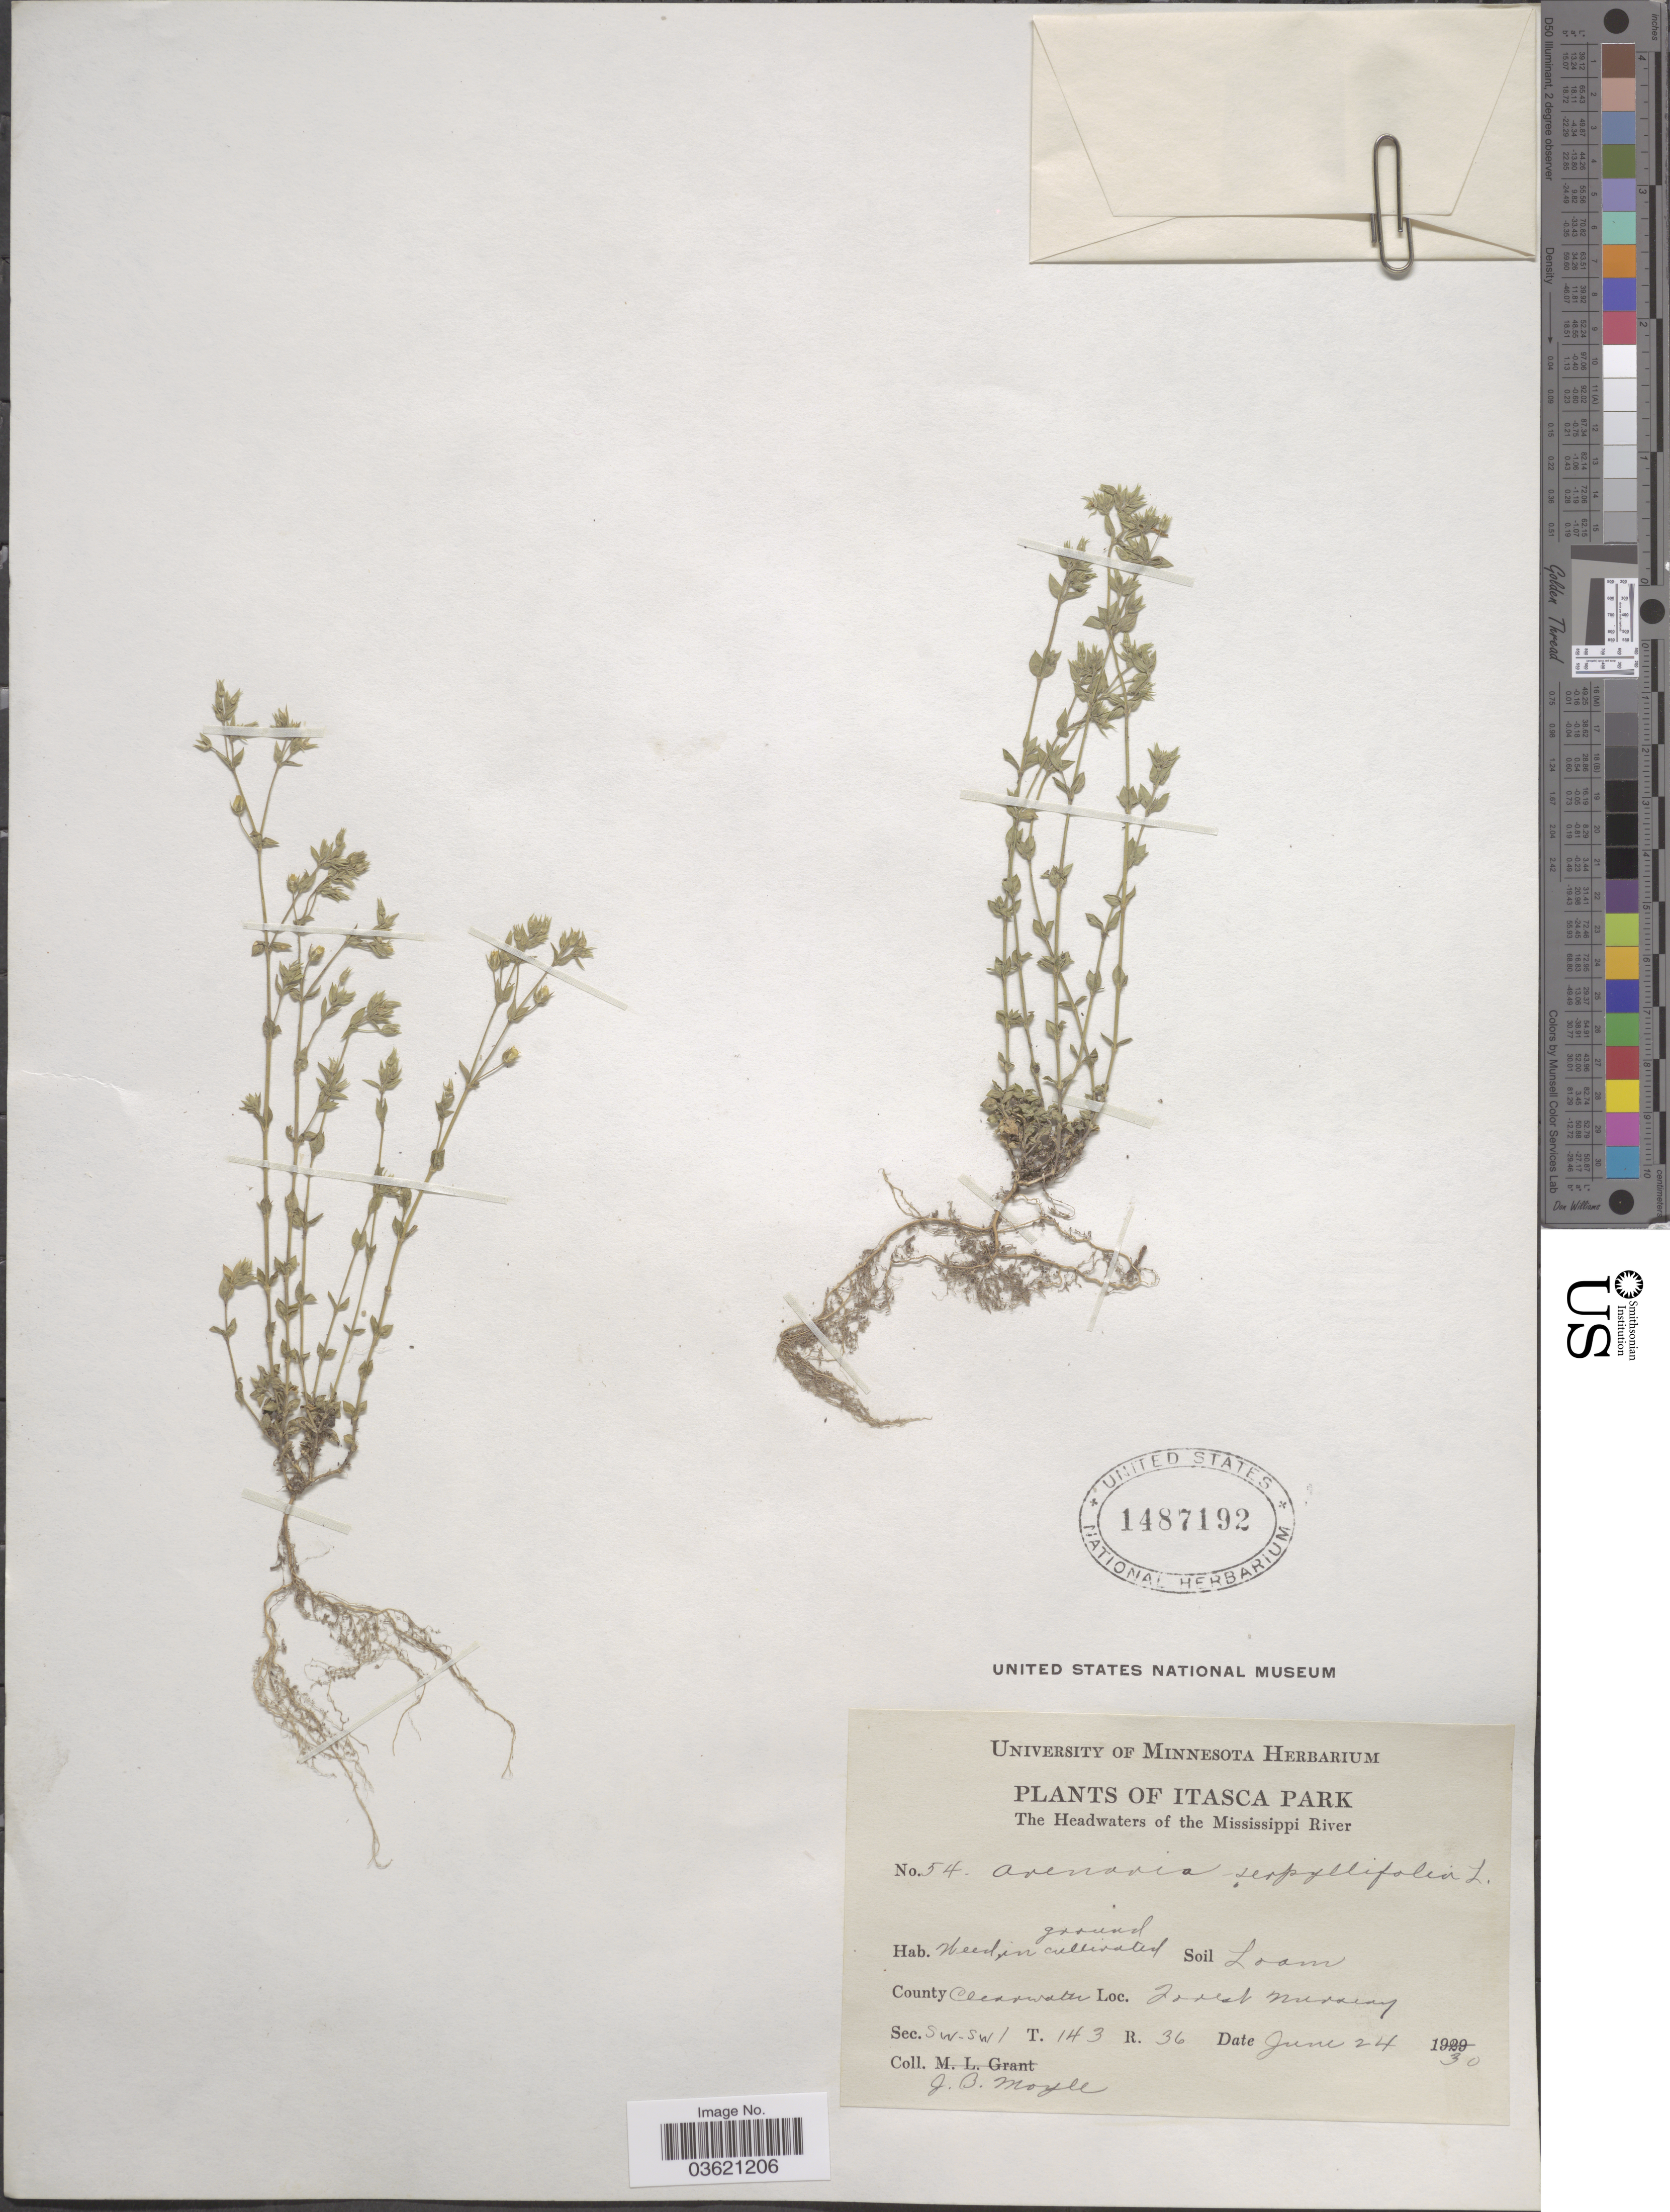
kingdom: Plantae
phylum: Tracheophyta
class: Magnoliopsida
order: Caryophyllales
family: Caryophyllaceae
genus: Arenaria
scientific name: Arenaria serpyllifolia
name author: L.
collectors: J. Moyle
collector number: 54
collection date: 1930-06-24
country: United States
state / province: Minnesota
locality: Itasca Park. The Headwaters of the Mississippi River. Weed in cultivated ground. County Clearwater, Forest Nursery. Sec. SW-SW 1 T. 143 R. 36.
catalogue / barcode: US 1487192